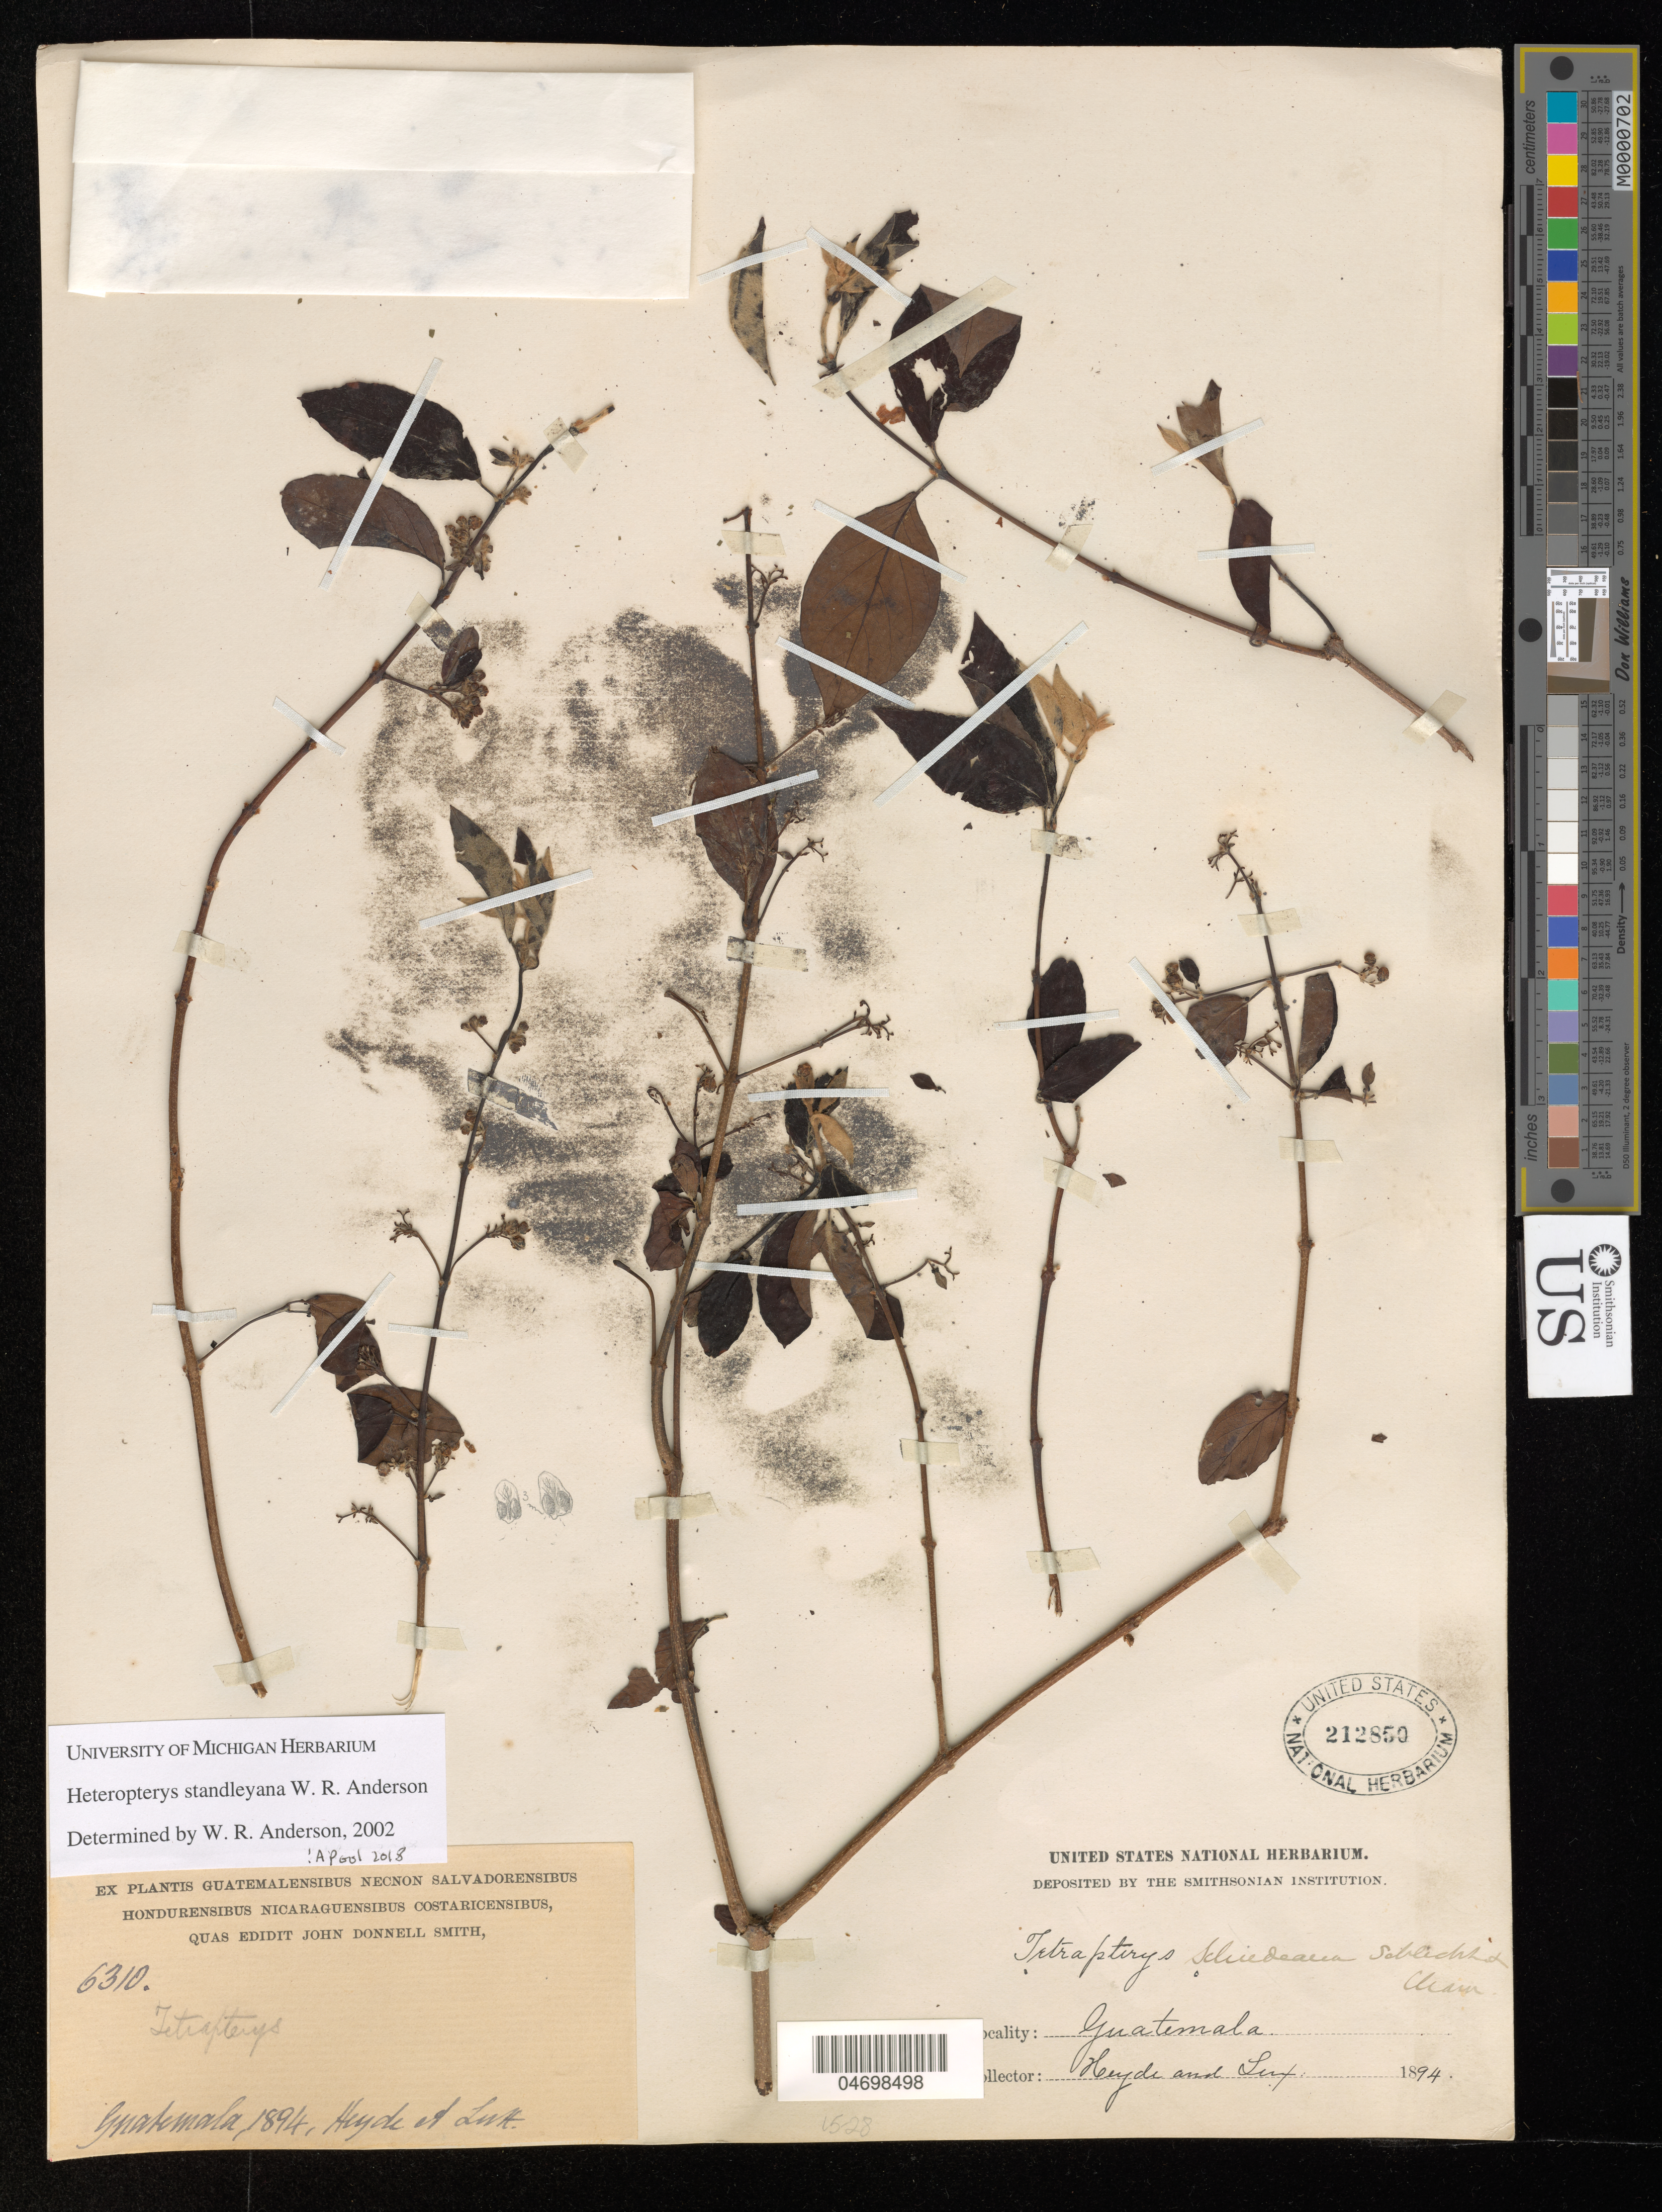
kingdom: Plantae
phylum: Tracheophyta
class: Magnoliopsida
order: Malpighiales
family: Malpighiaceae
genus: Heteropterys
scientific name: Heteropterys standleyana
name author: W.R. Anderson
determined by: Pool, A., (MO), Missouri Botanical Garden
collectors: Heyde & Lux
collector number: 6310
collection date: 1894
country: Guatemala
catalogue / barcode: US 212850